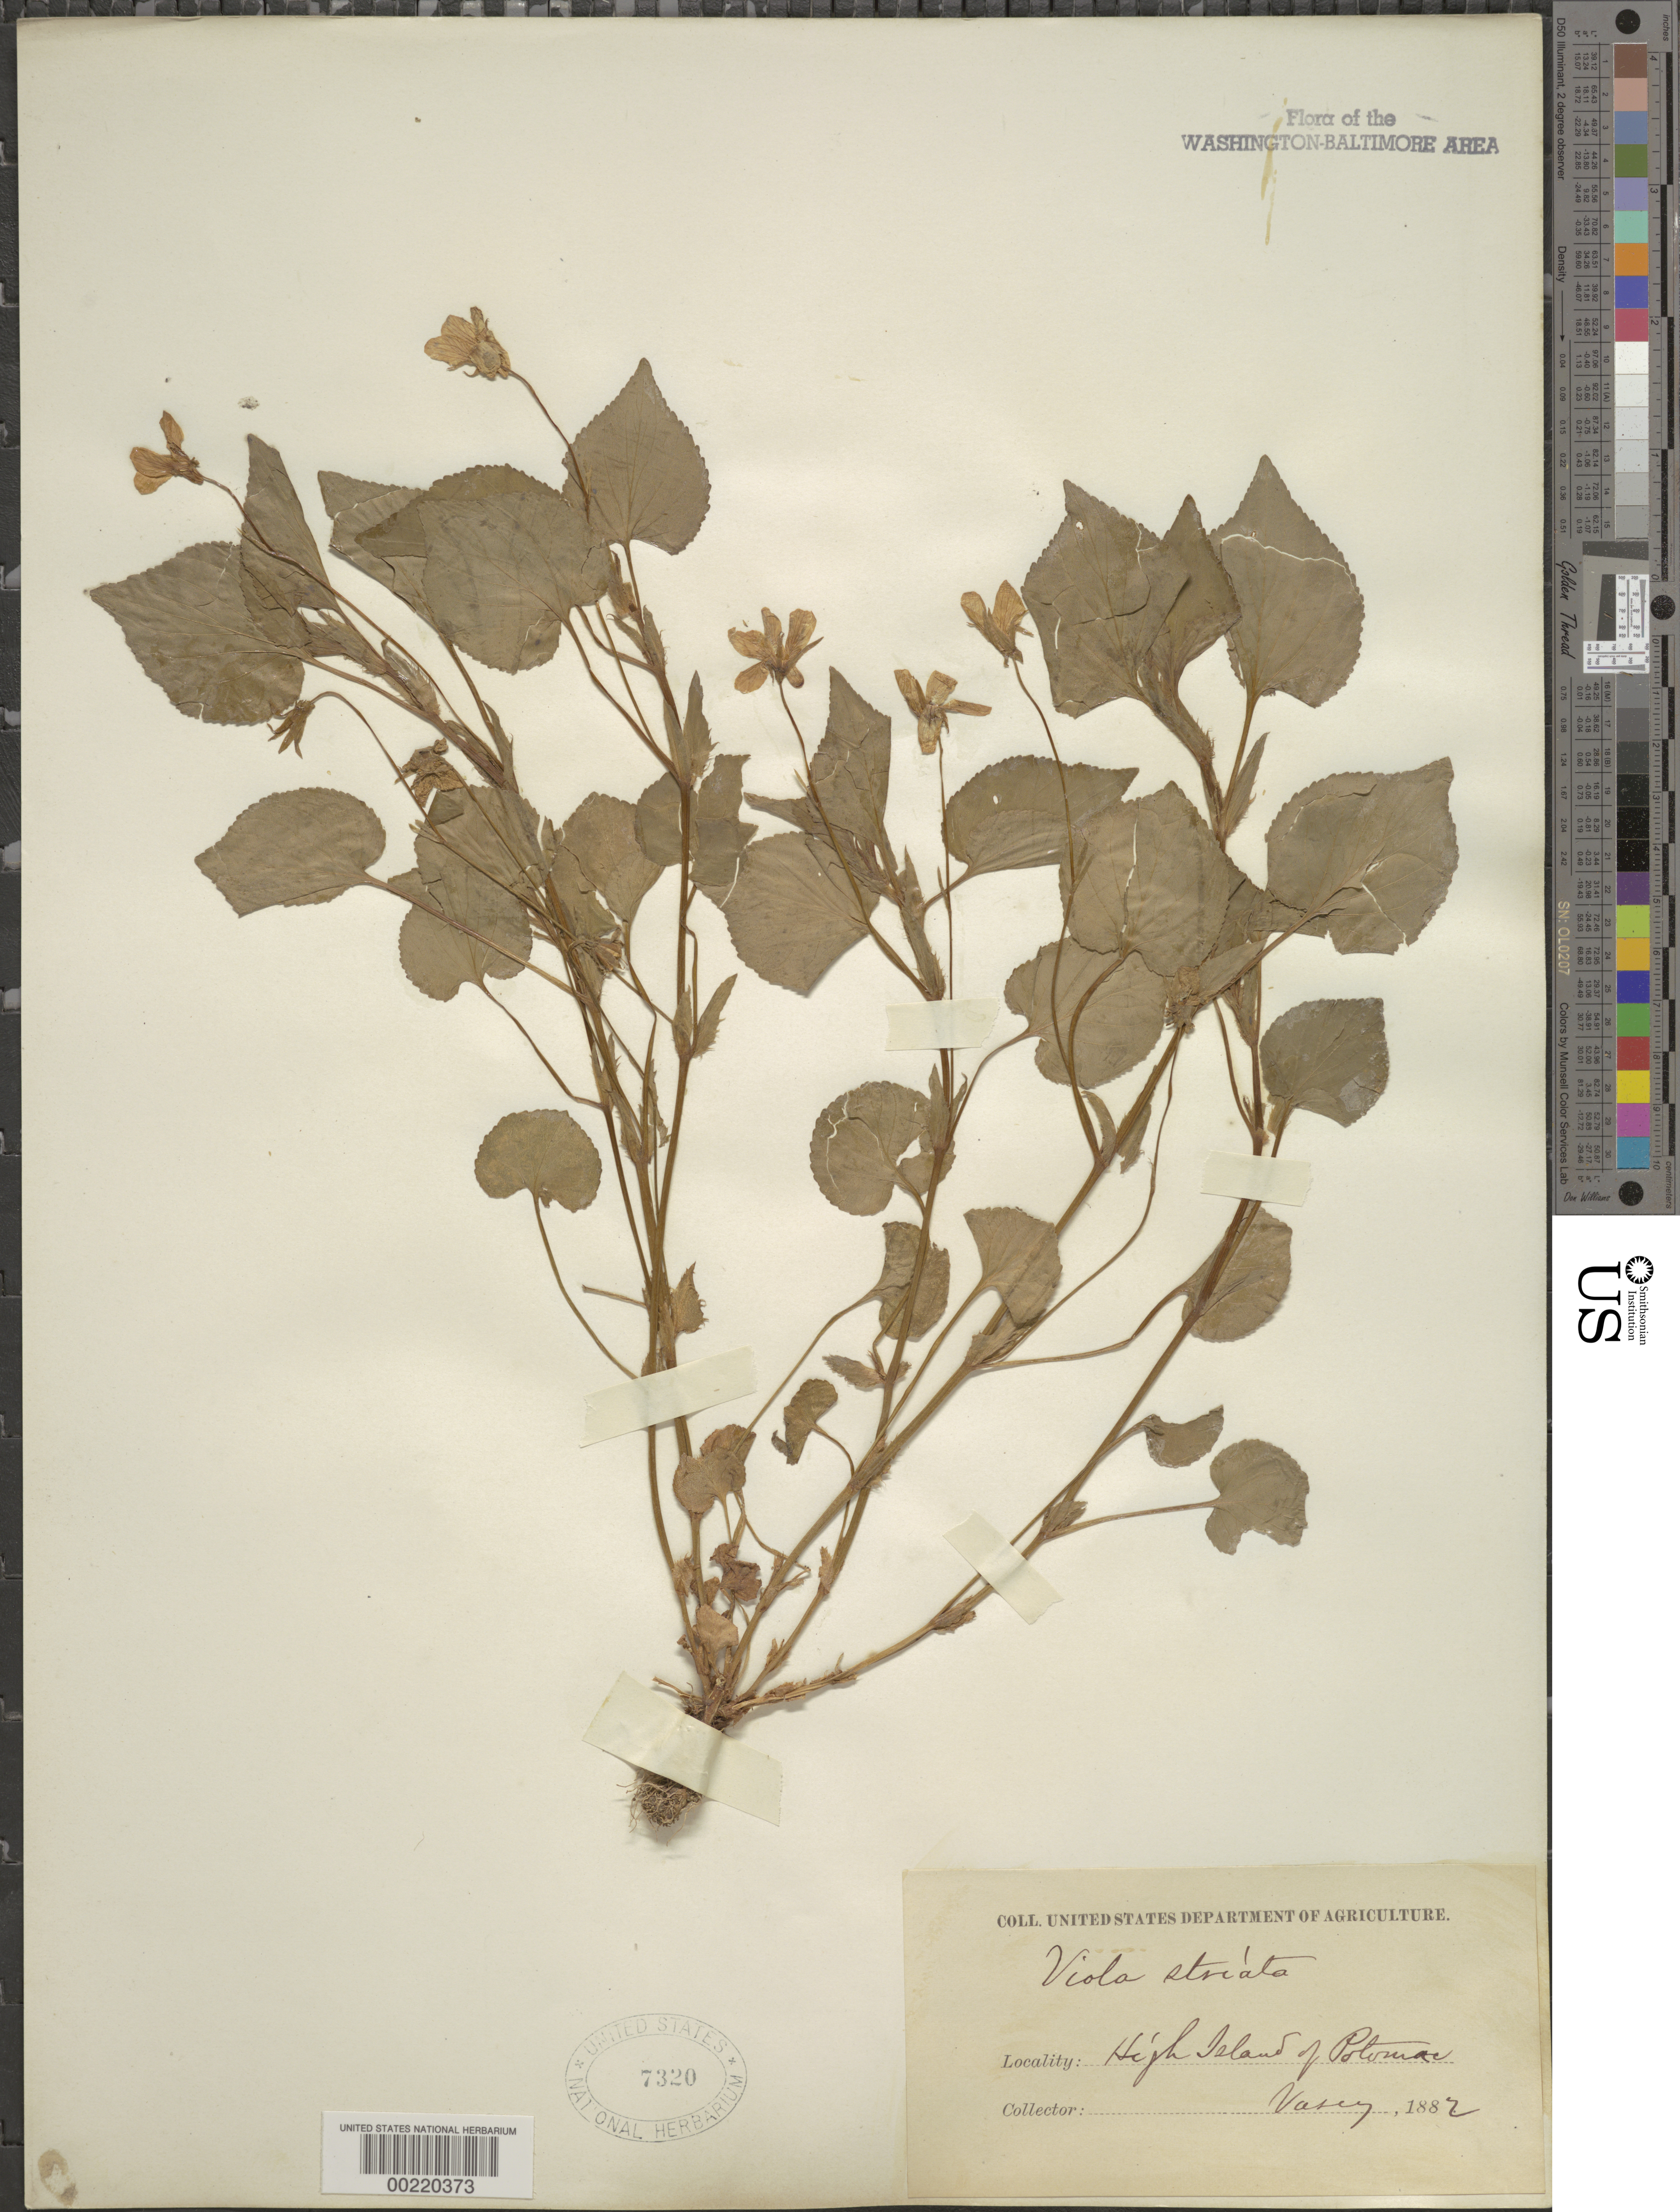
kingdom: Plantae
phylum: Tracheophyta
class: Magnoliopsida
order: Malpighiales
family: Violaceae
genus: Viola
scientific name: Viola striata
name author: Aiton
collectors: G. Vasey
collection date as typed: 1882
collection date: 1882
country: United States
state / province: Maryland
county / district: Montgomery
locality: High Island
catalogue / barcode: US 7320